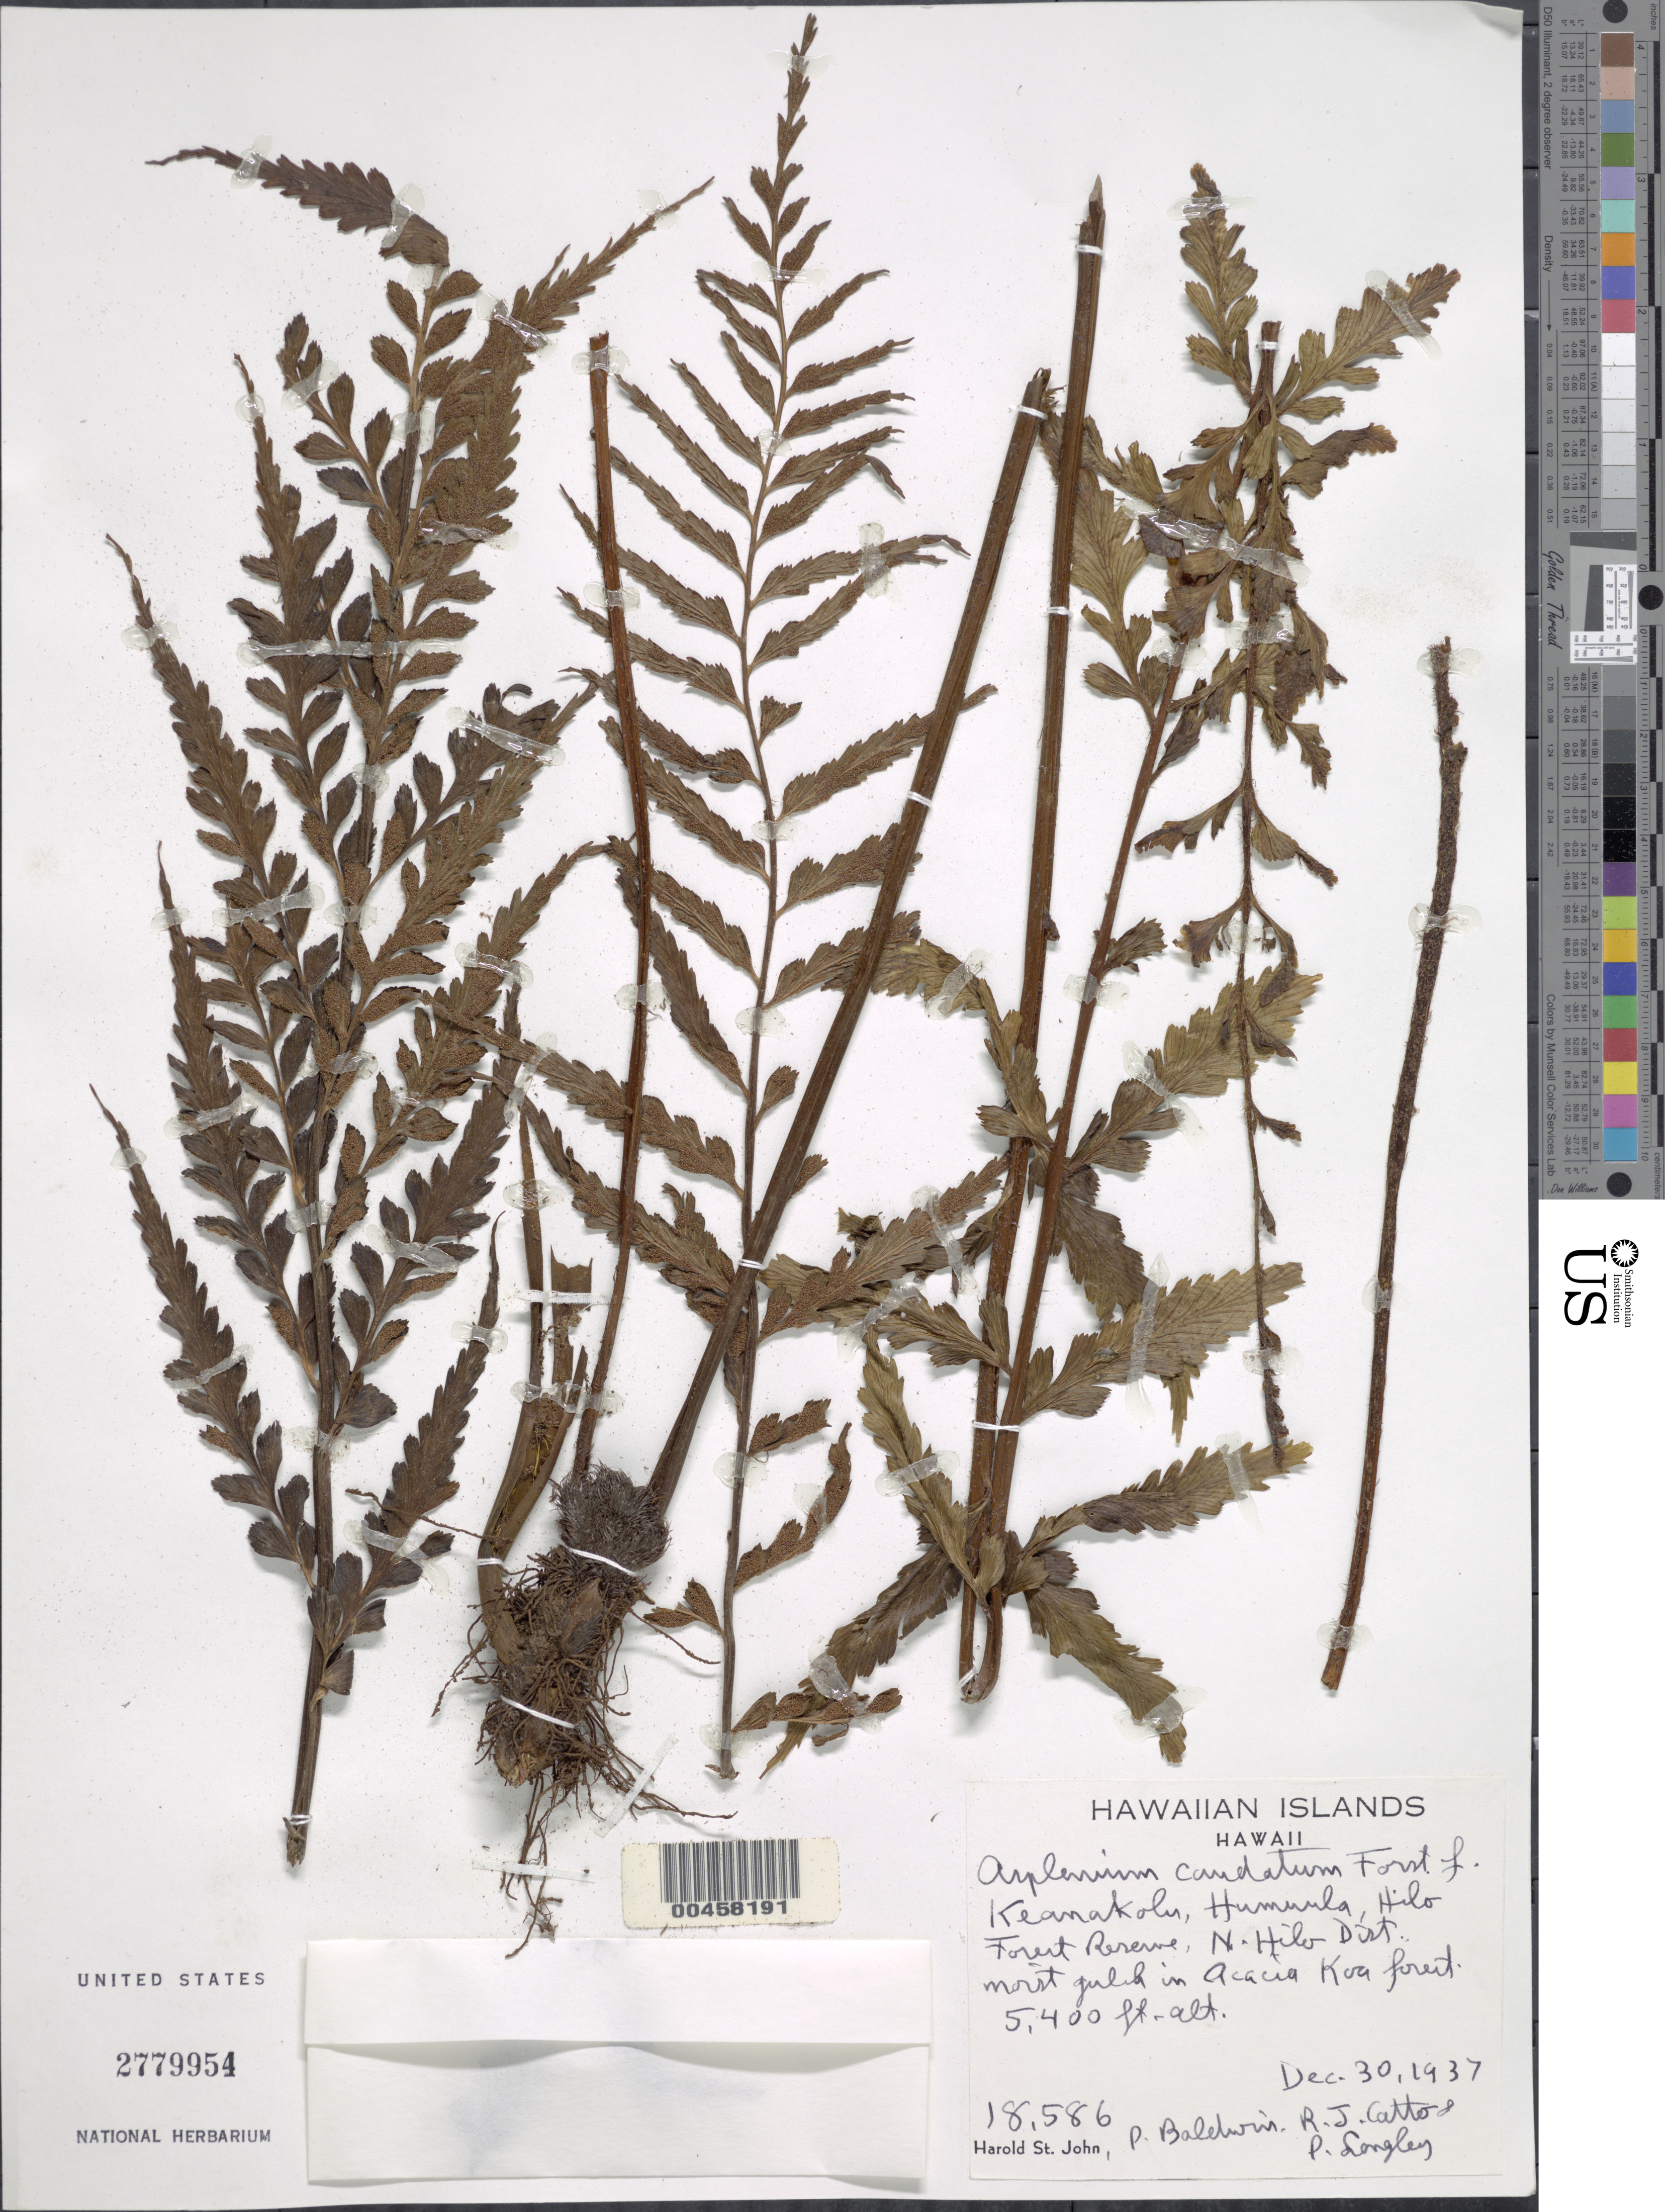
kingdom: Plantae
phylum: Tracheophyta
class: Polypodiopsida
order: Polypodiales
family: Aspleniaceae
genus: Asplenium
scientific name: Asplenium polyodon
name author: G. Forst.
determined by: Wagner, W. L., (BOT), Smithsonian Institution - National Museum of Natural History (UNITED STATES)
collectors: H. St. John, P. Baldwin, R. Catto & P. Langley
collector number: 18586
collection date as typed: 30 Dec 1937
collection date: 1937-12-30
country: United States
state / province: Hawaii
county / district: Hawaii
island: Hawaii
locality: Keanakolu, Humuula, Hilo Forest Reserve, N. Hilo Dist.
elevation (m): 1646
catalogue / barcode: US 2779954